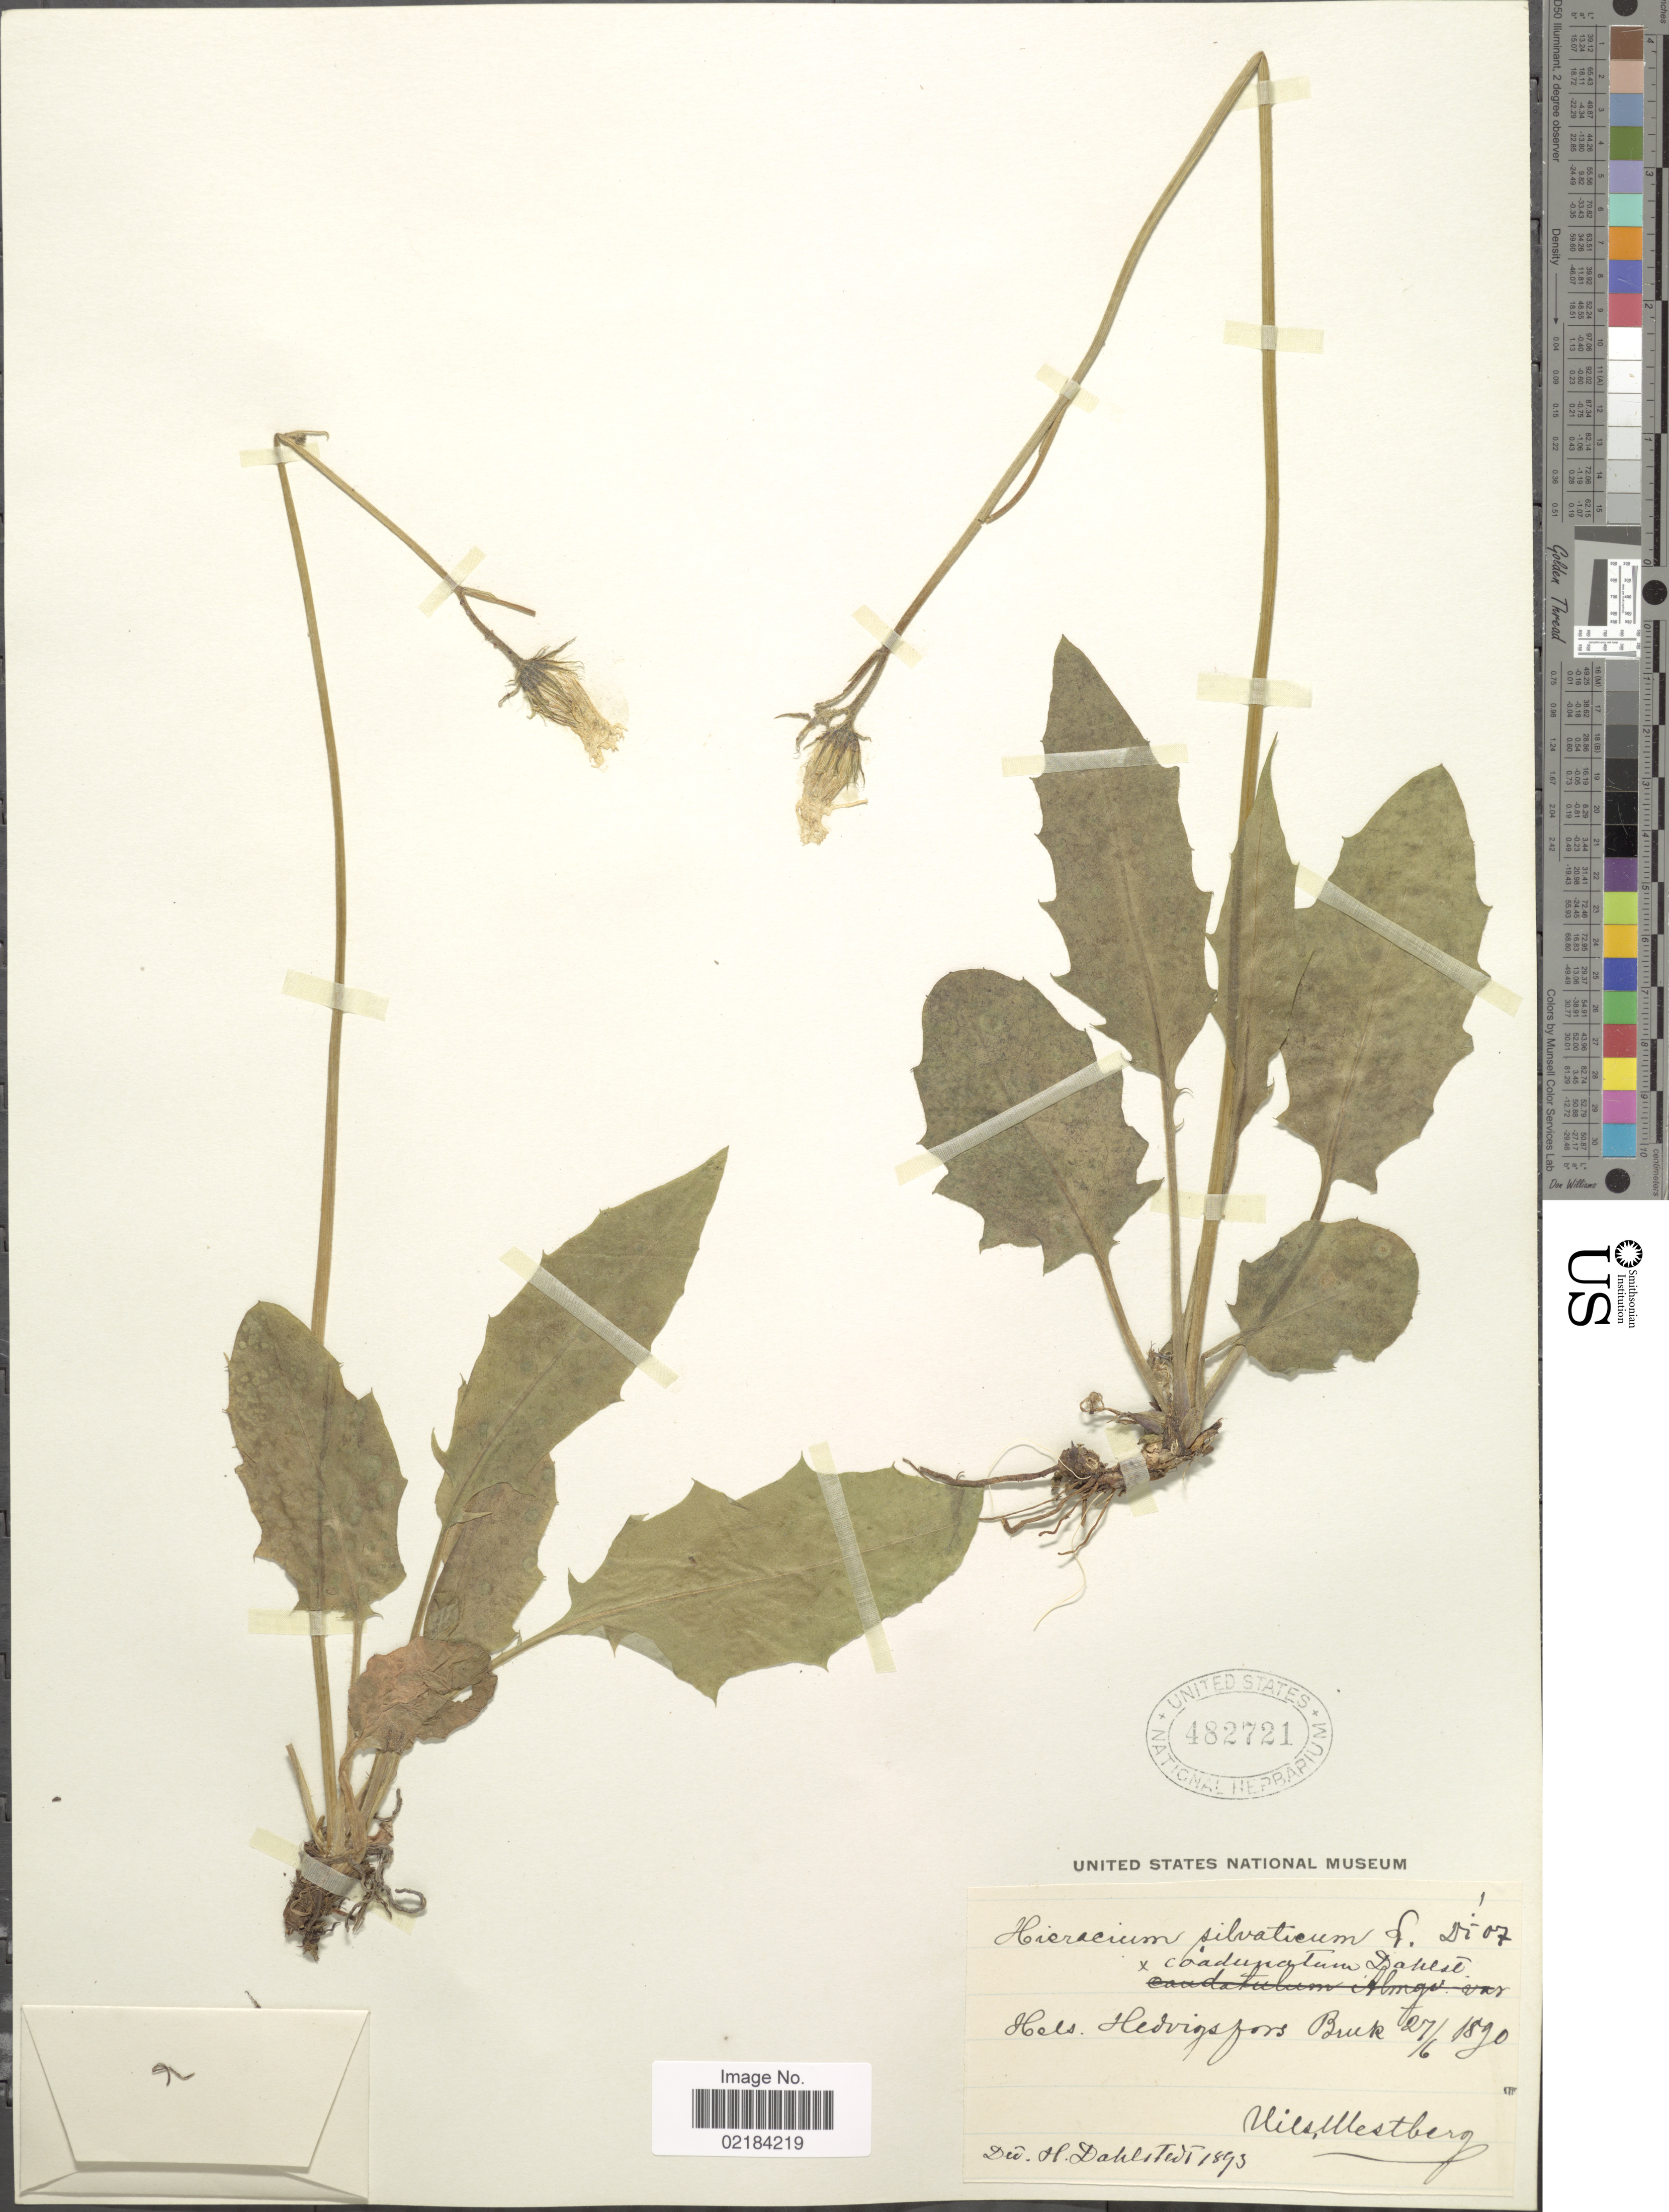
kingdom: Plantae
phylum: Tracheophyta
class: Magnoliopsida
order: Asterales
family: Asteraceae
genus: Hieracium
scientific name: Hieracium sylvaticum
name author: (L.) Gouan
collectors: N. Westberg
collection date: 1890-06-27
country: Sweden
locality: Hels. Hedvigsfors Bruk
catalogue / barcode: US 482721